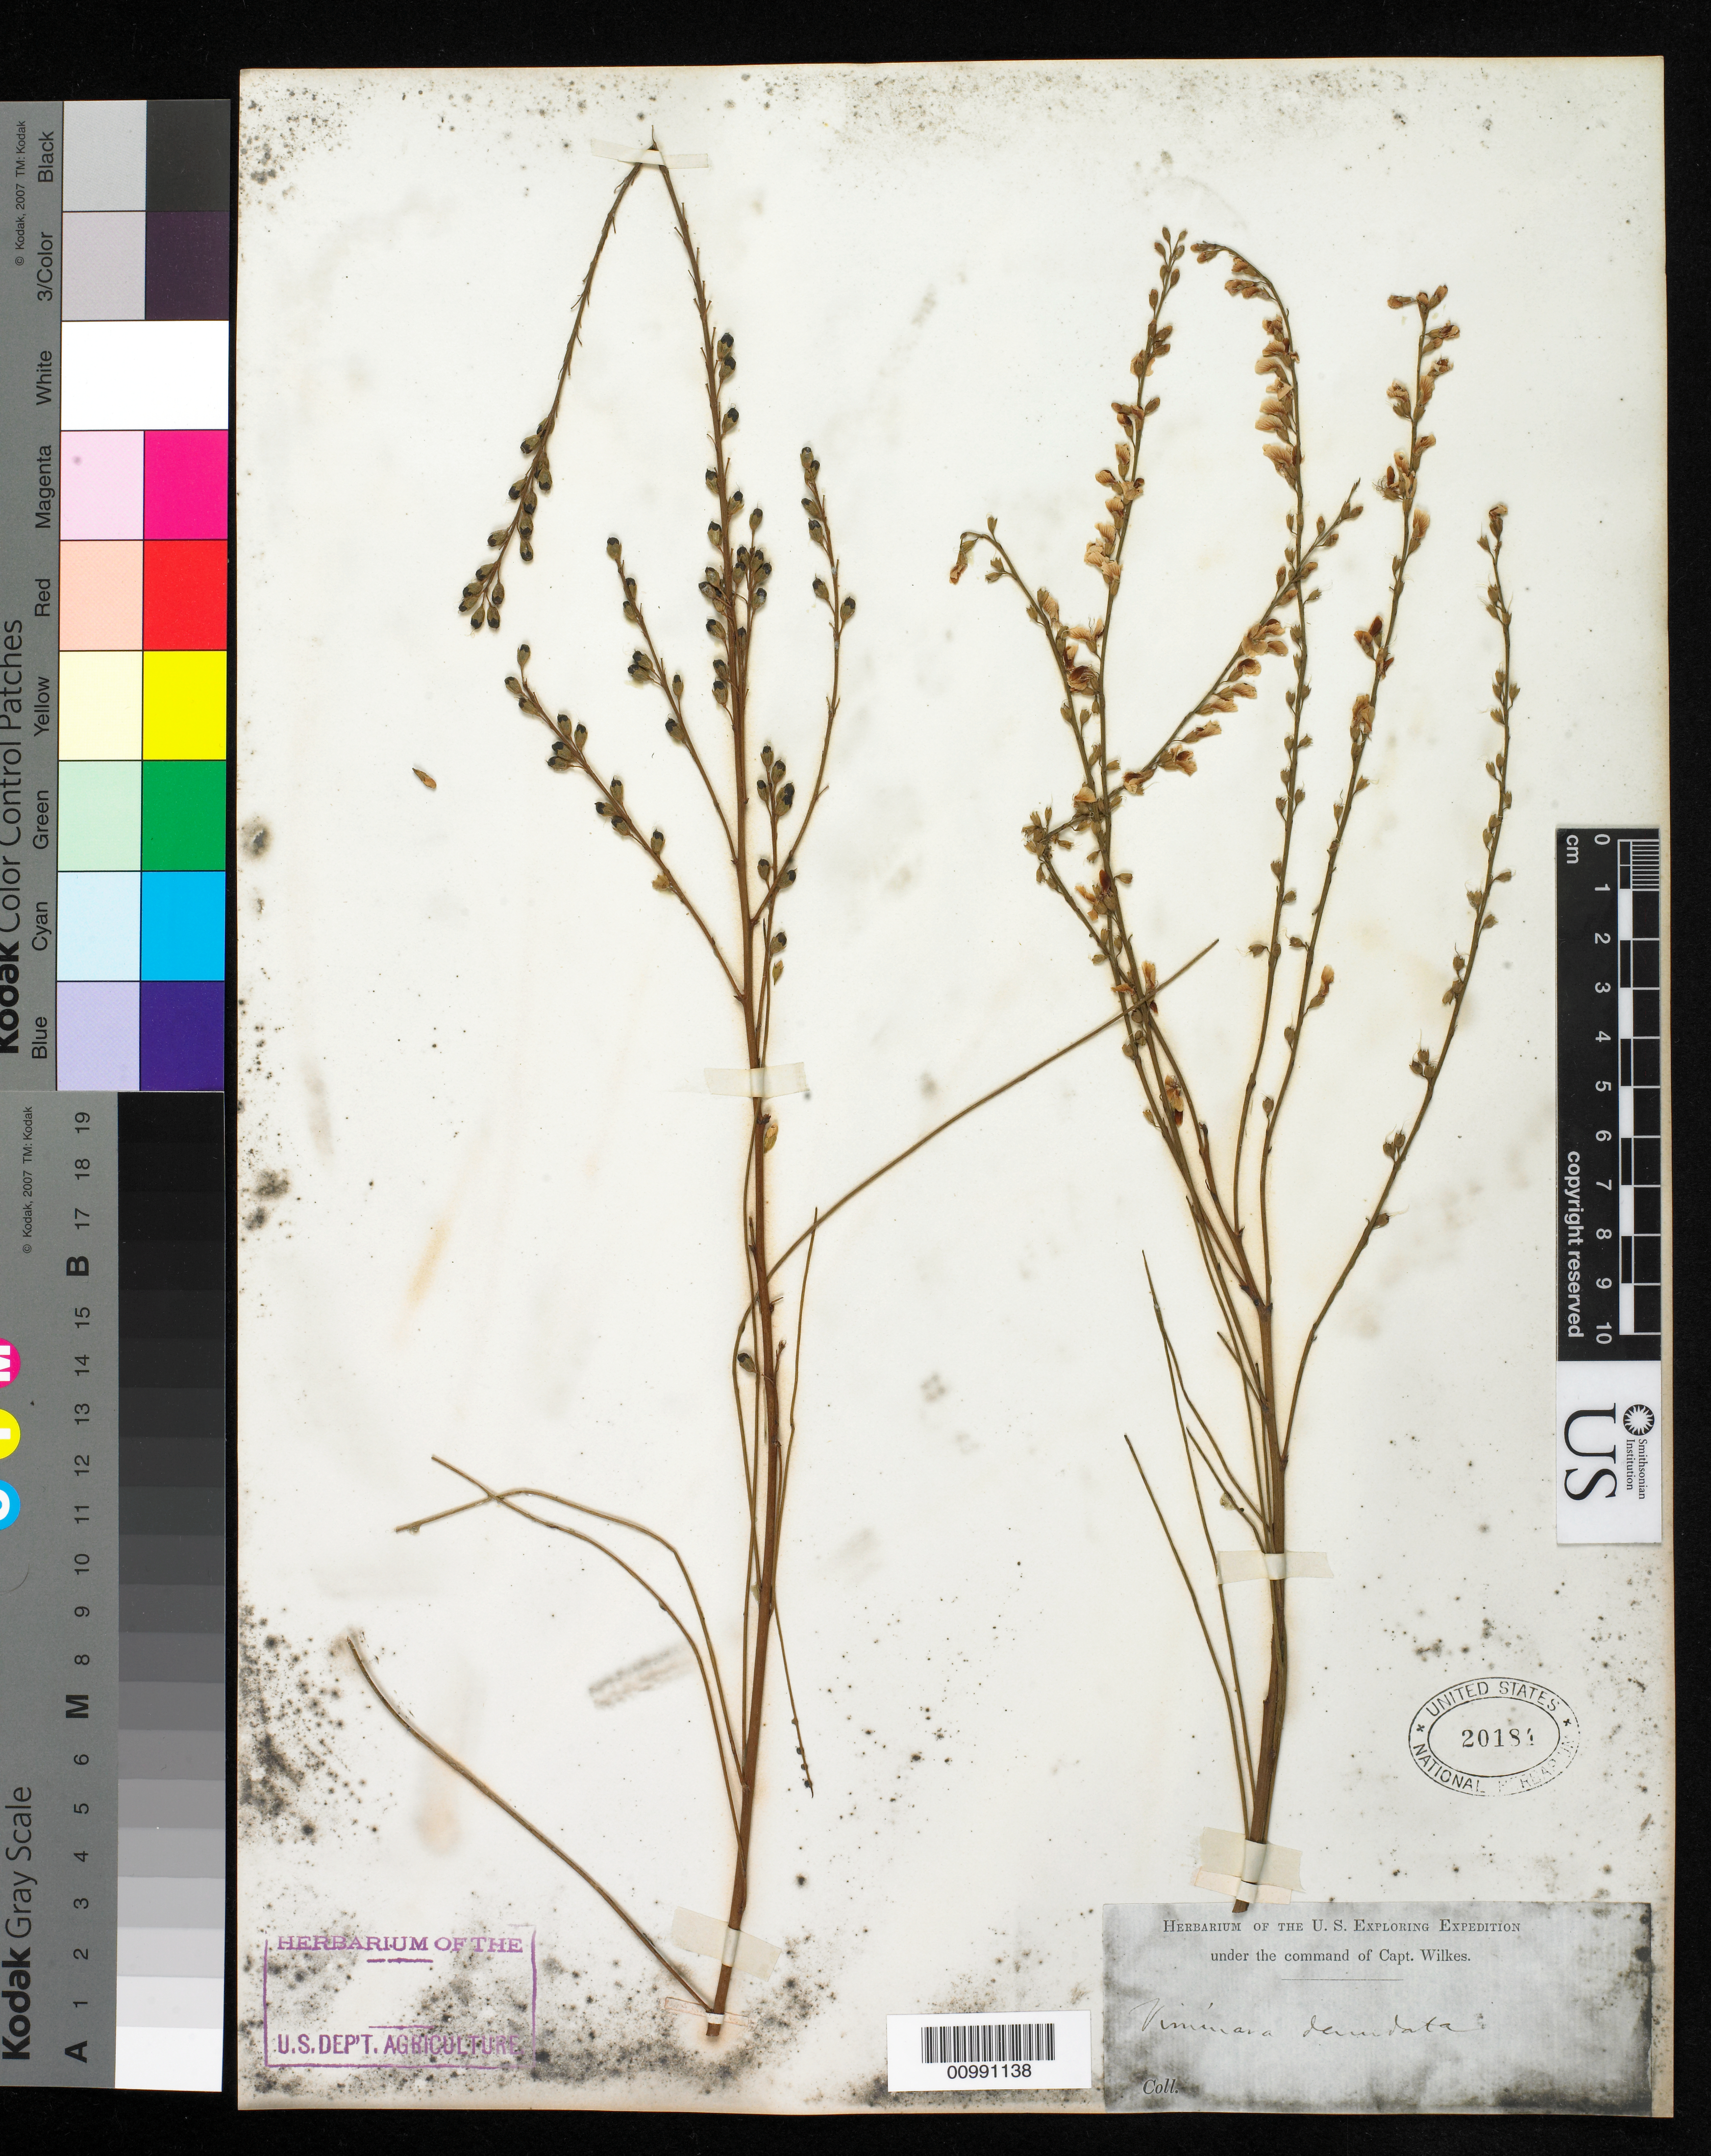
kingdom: Plantae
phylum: Tracheophyta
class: Magnoliopsida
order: Fabales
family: Fabaceae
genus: Viminaria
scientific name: Viminaria denudata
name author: Sm.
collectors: Wilkes Explor. Exped.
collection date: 1838/1842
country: Australia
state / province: New South Wales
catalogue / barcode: US 20184